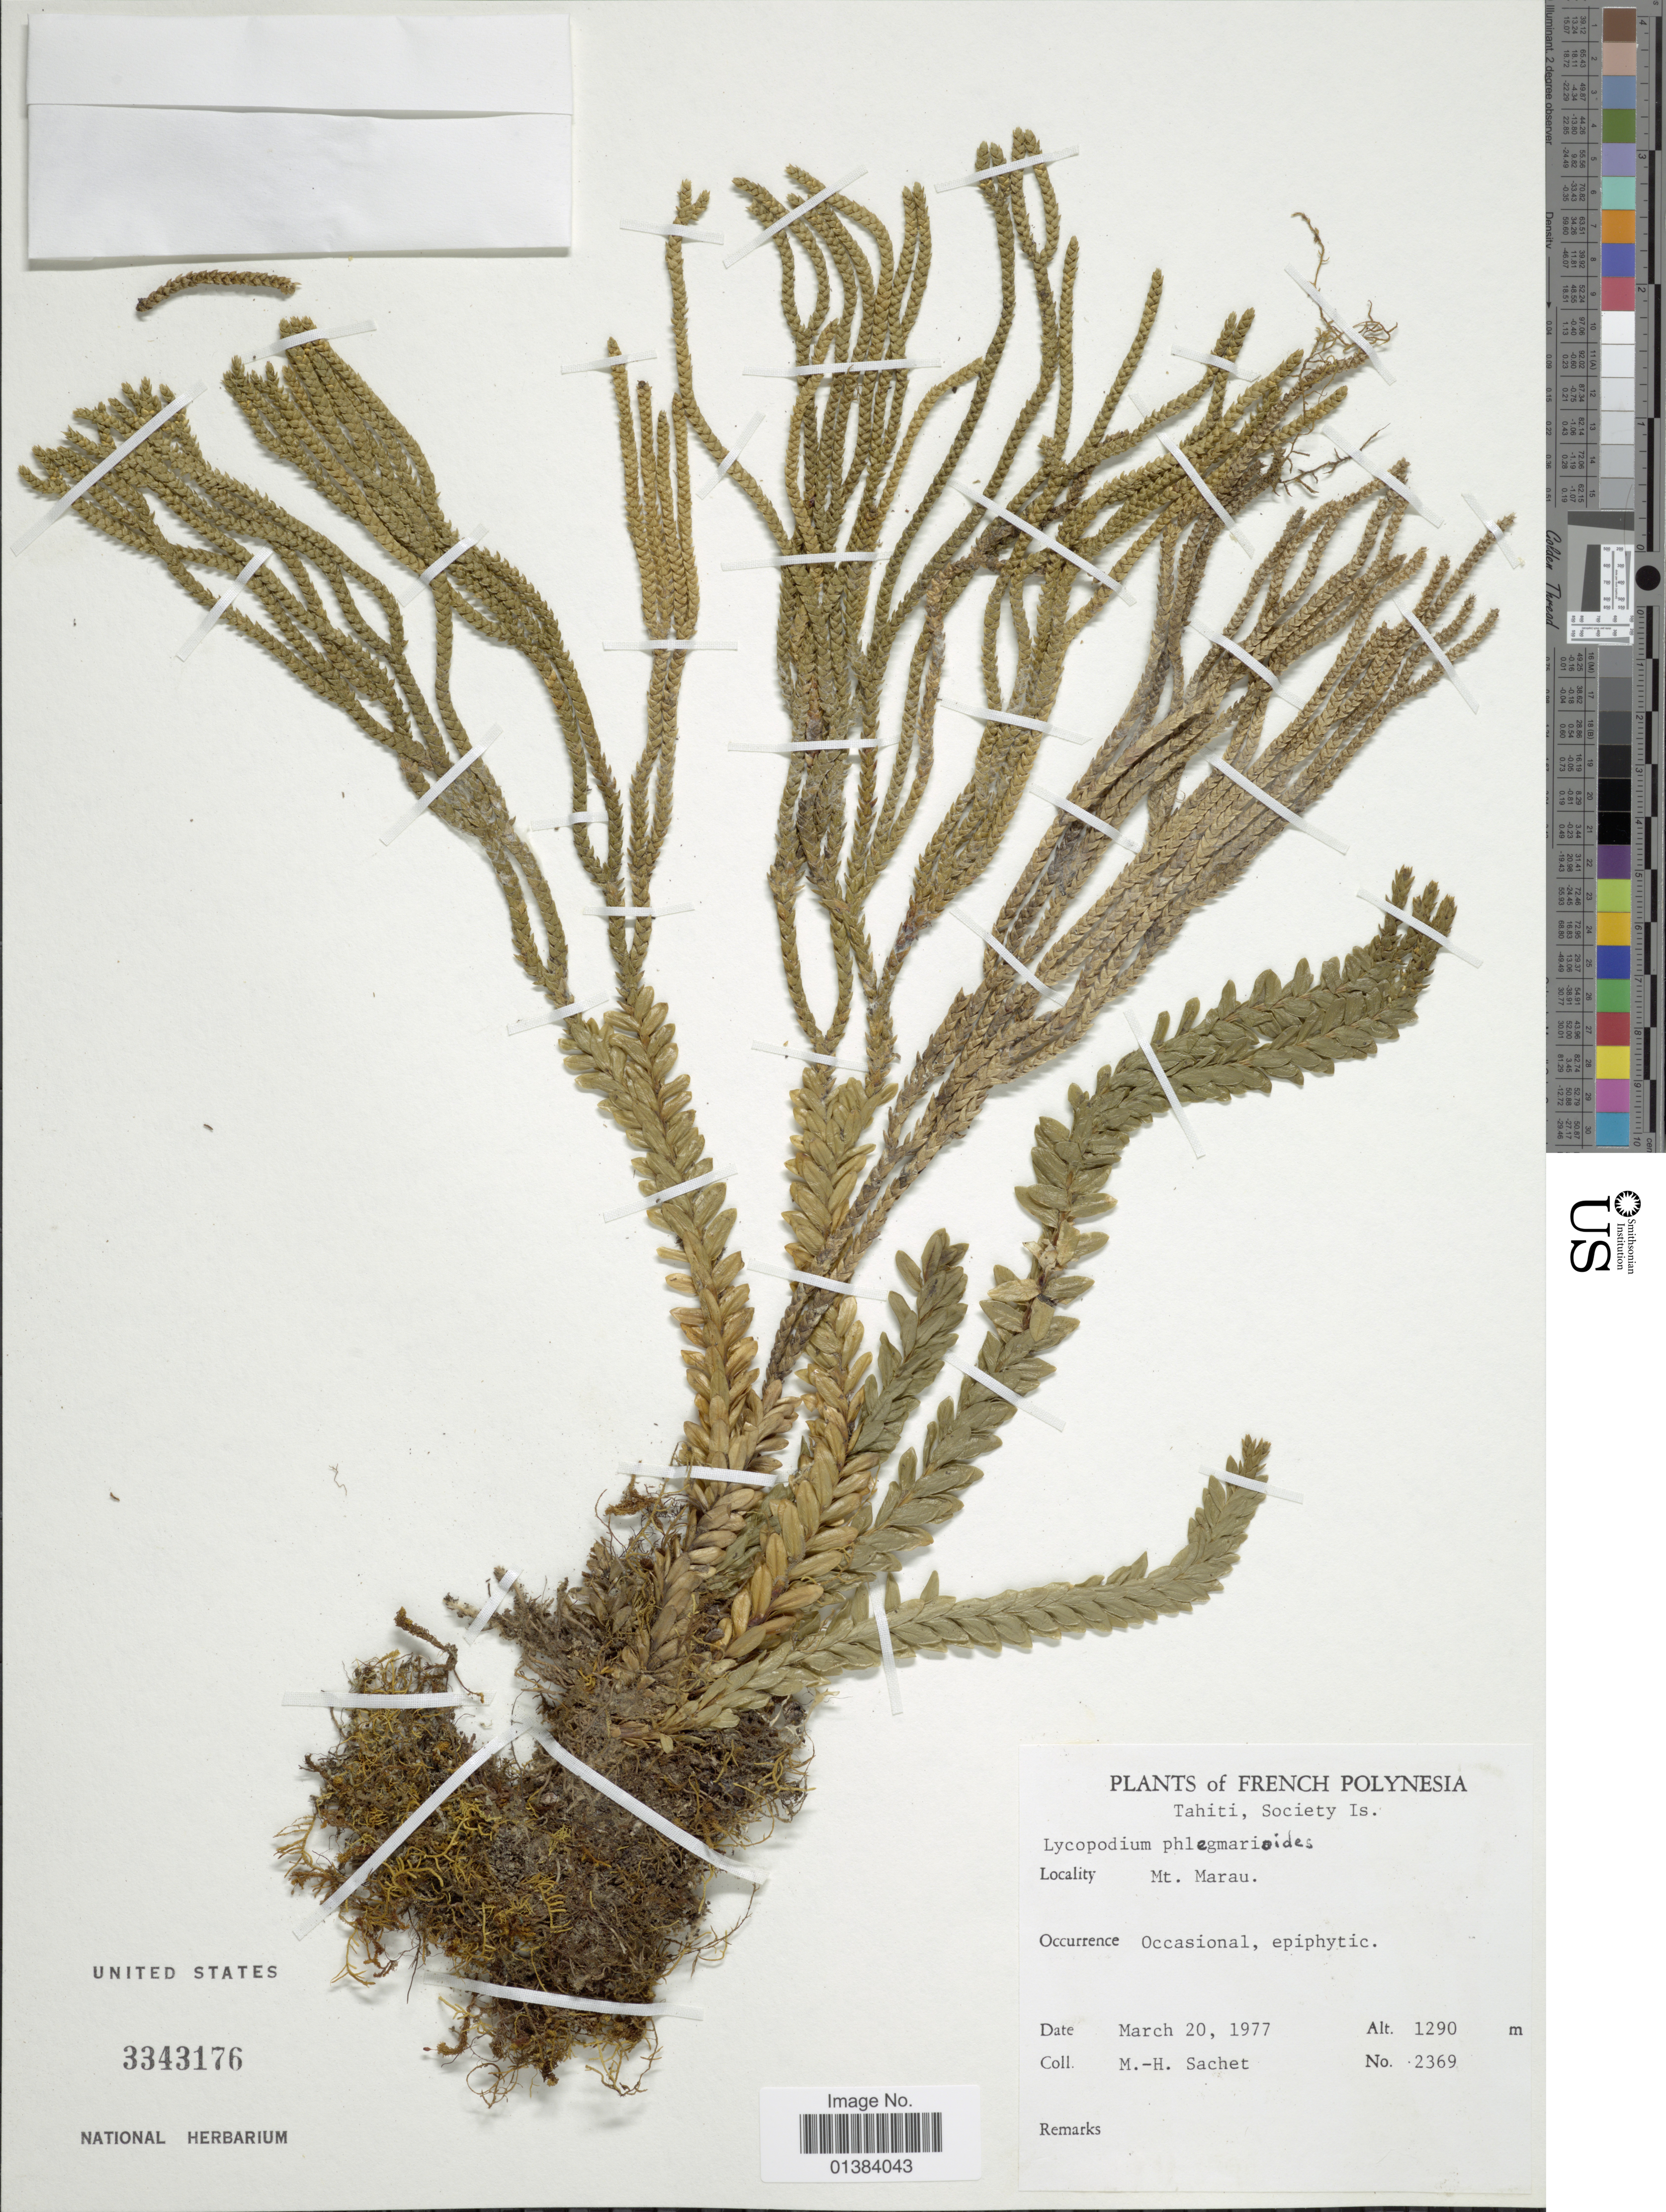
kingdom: Plantae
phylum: Tracheophyta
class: Lycopodiopsida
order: Lycopodiales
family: Lycopodiaceae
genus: Phlegmariurus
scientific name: Phlegmariurus ribourtii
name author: (Herter) A. R. Field & Bostock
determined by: Field, A. R.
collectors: M.-H. Sachet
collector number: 2369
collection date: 1977-03-20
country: French Polynesia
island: Tahiti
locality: Tahiti, Society Is. Mt. Marau.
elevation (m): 1290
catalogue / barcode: US 3343176